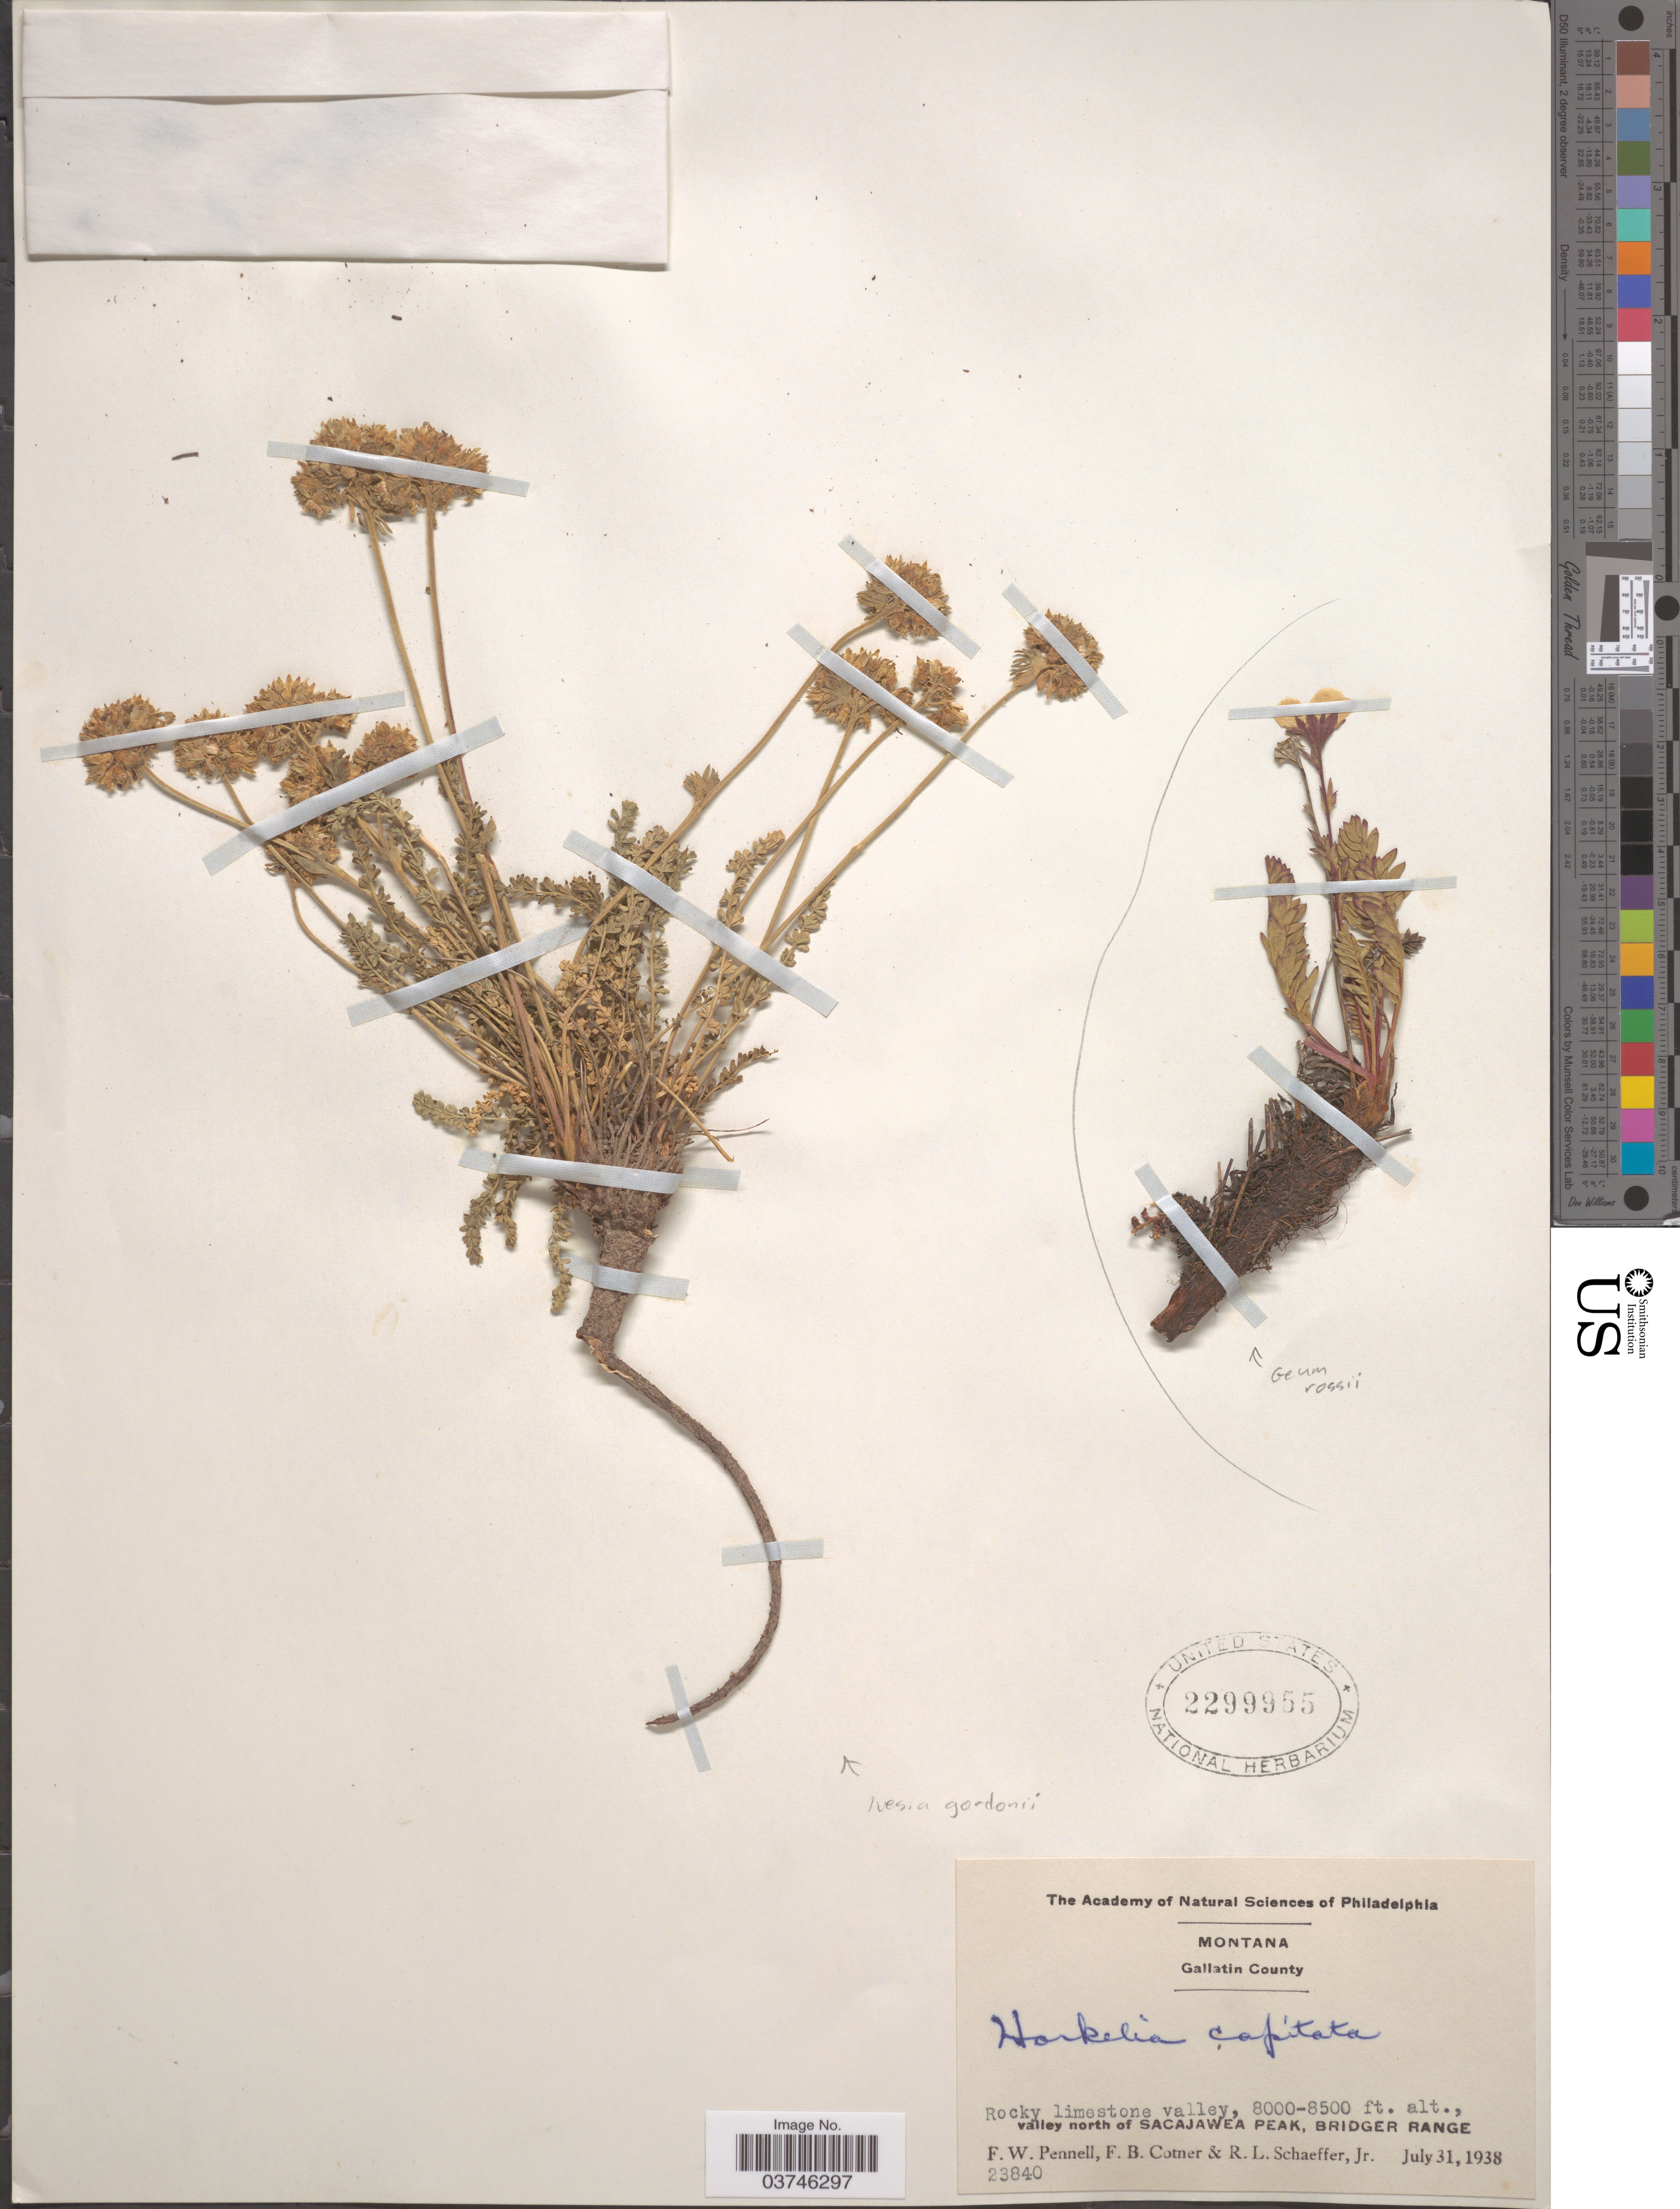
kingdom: Plantae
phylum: Tracheophyta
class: Magnoliopsida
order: Rosales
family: Rosaceae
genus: Potentilla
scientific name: Potentilla gordonii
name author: (Hook.) Greene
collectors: F. W. Pennell, F. Cotner & R. L. Schaeffer Jr.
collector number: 23840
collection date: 1938-07-31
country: United States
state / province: Montana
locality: Gallatin County. Rocky limestone valley, valley north of Sacajawea Peak, Bridger Range.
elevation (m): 2438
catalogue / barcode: US 2299955